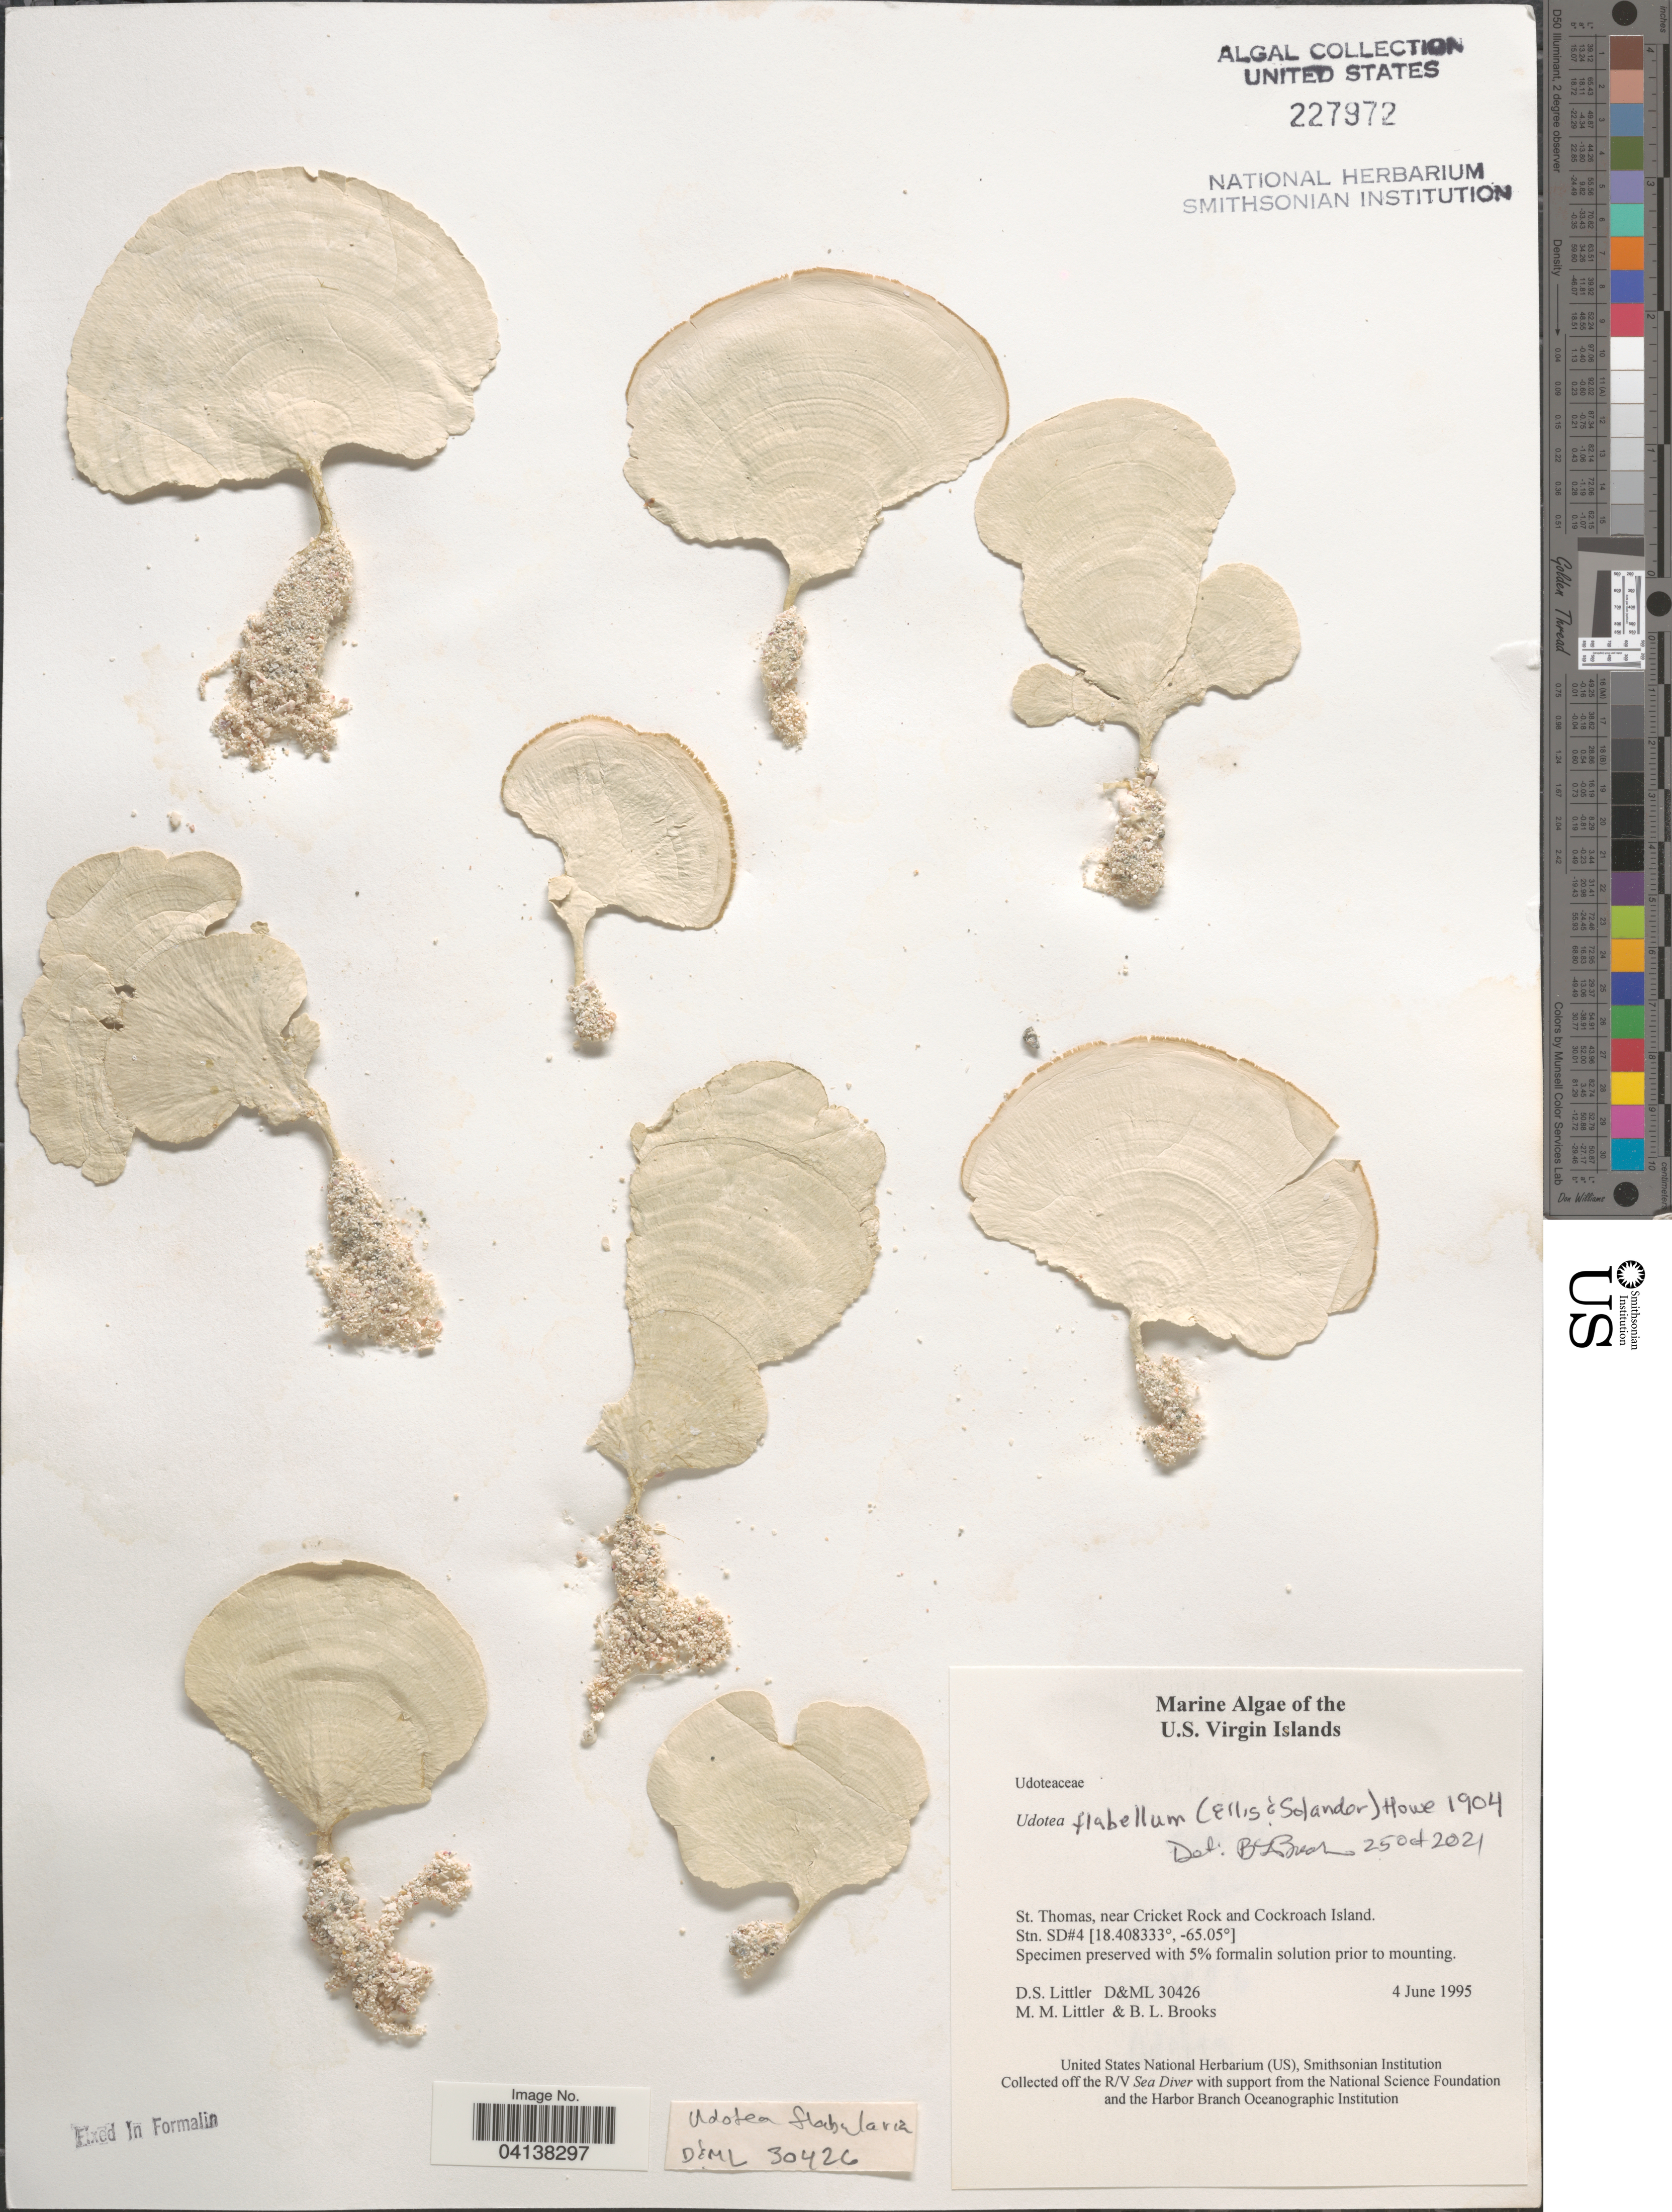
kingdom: Plantae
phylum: Chlorophyta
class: Ulvophyceae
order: Bryopsidales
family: Udoteaceae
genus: Udotea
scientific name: Udotea flabellum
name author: (J. Ellis & Sol.) M. Howe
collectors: D. S. Littler & B. Brooks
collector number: D&ML 30426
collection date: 1995-06-04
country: U.S. Virgin Islands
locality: St. Thomas, near Cricket Rock and Cockroach Island. Stn. SD#4.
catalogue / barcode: US 227972